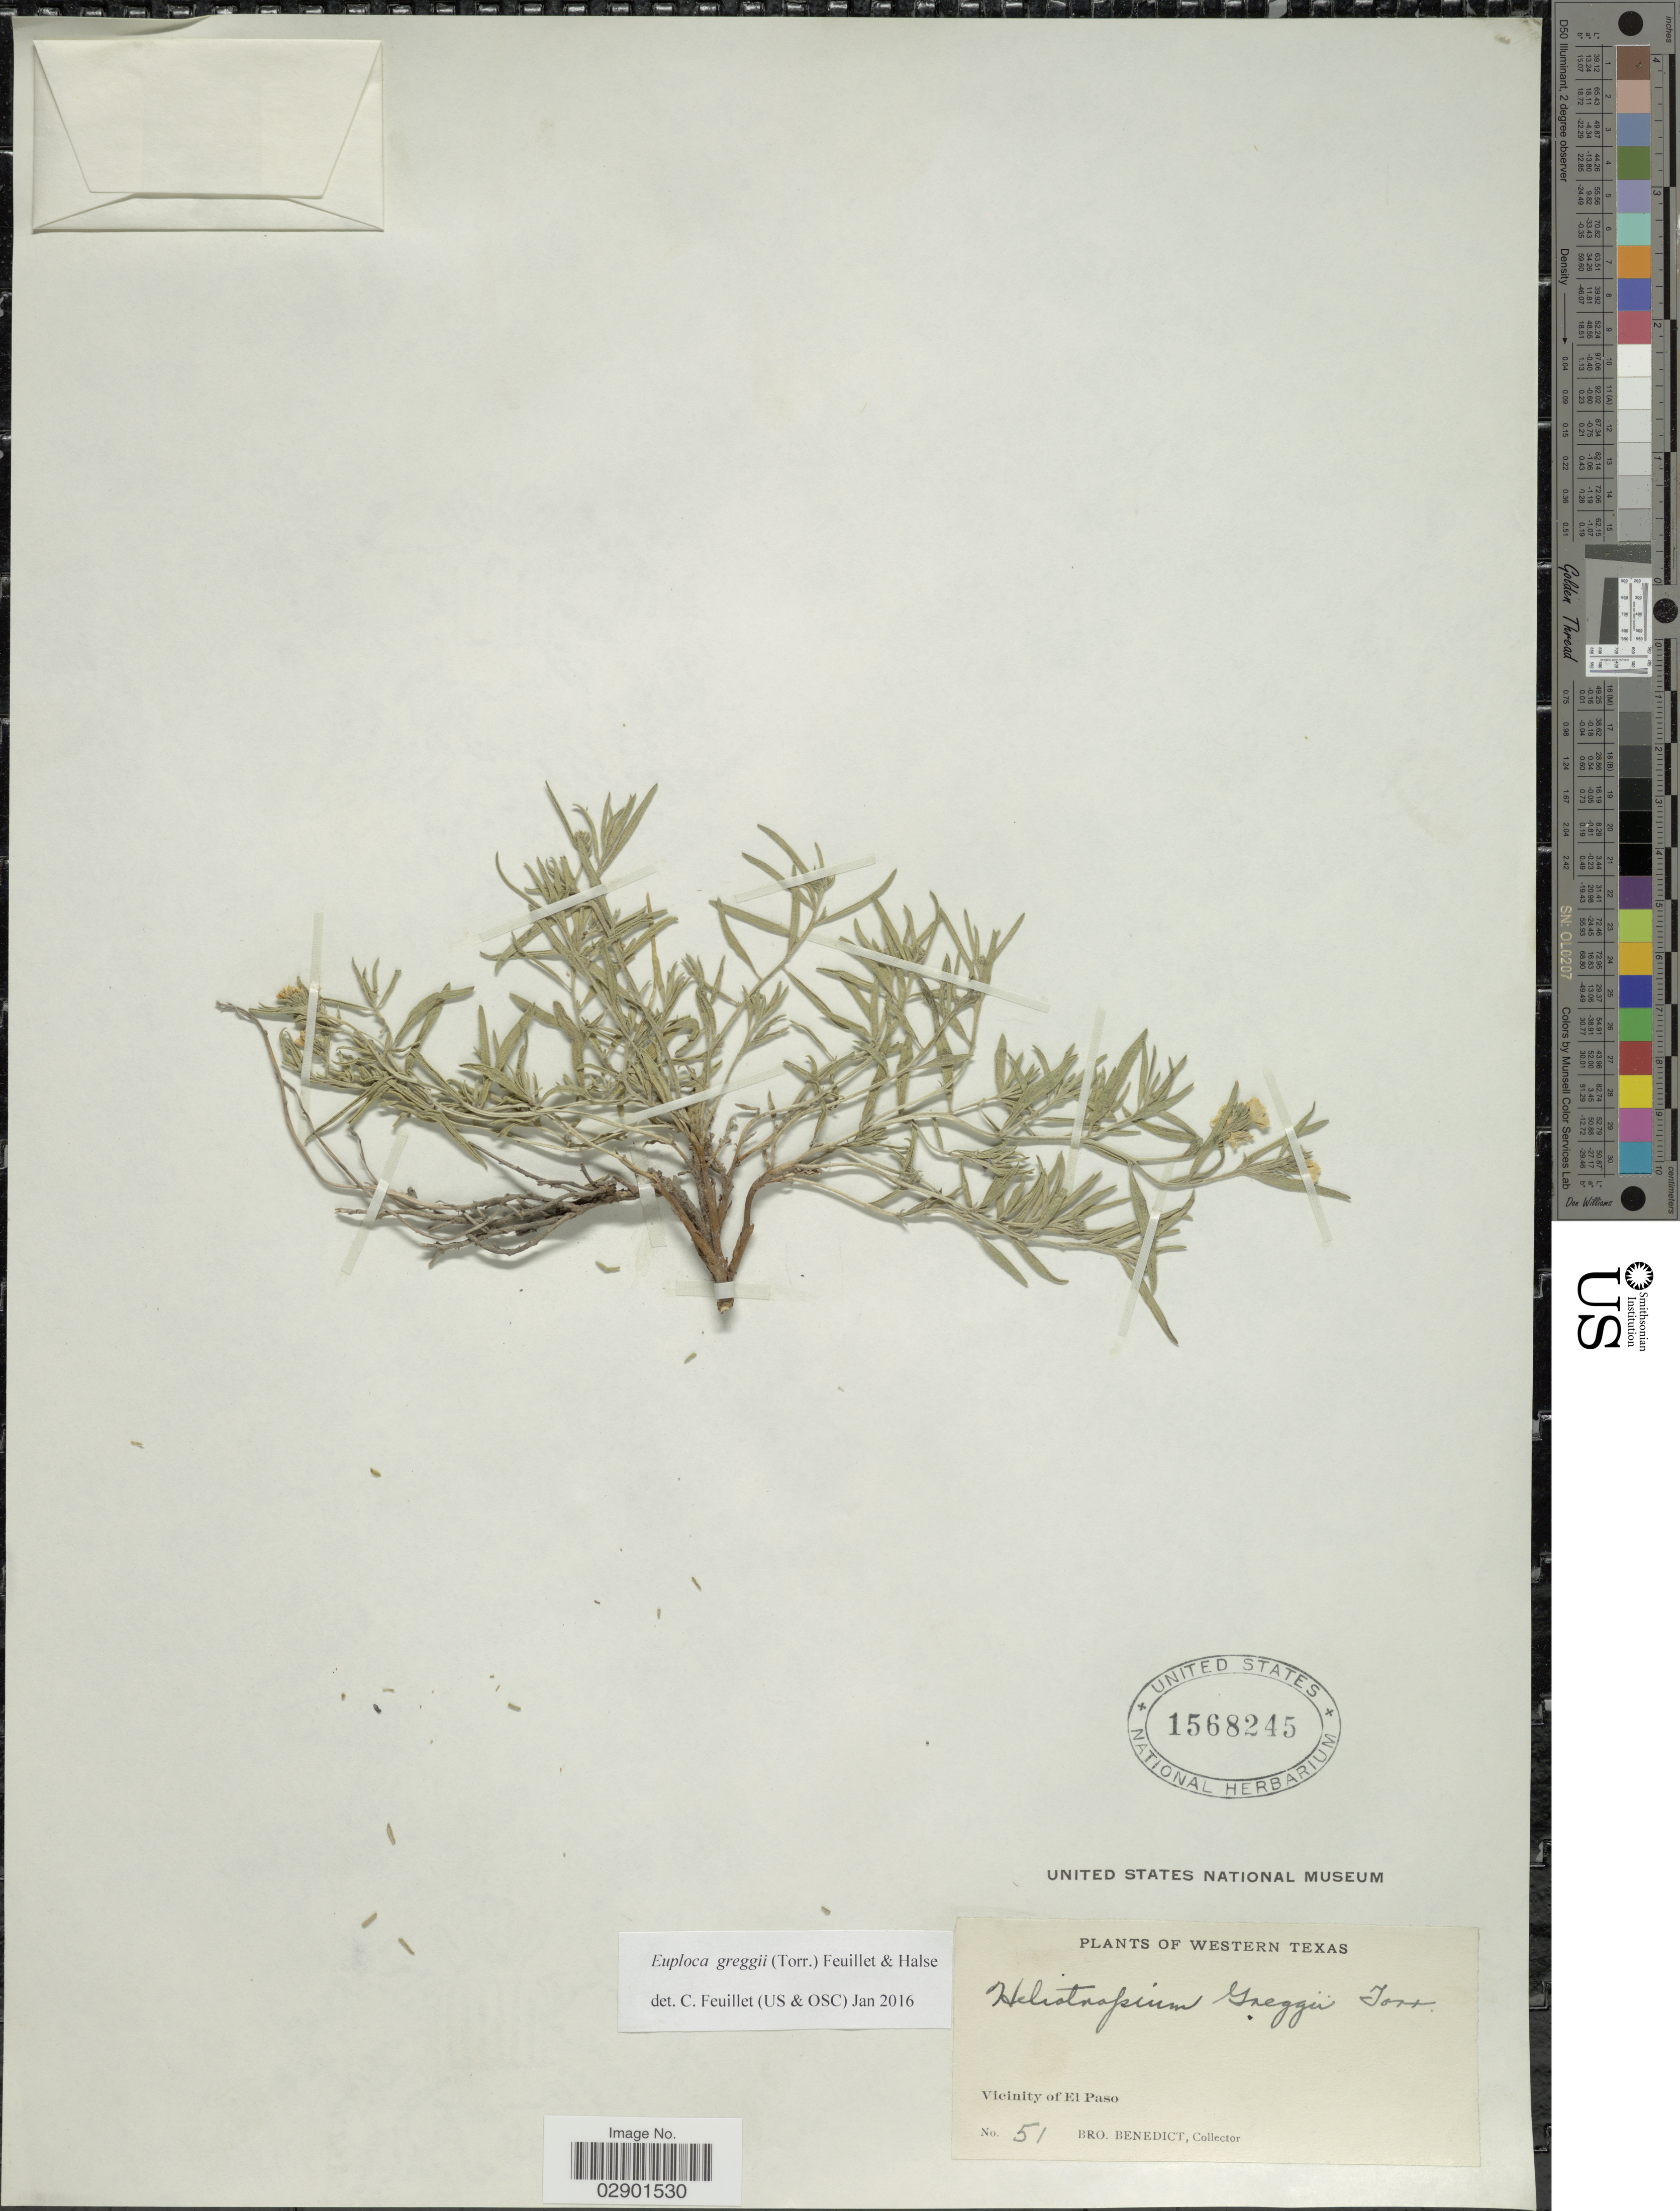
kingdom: Plantae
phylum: Tracheophyta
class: Magnoliopsida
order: Boraginales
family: Heliotropiaceae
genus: Euploca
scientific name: Euploca greggii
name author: (Torr.) Feuillet & Halse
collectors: Bro. Benedict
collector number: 51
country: United States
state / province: Texas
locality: Western Texas. Vicinity of El Paso.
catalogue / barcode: US 1568245